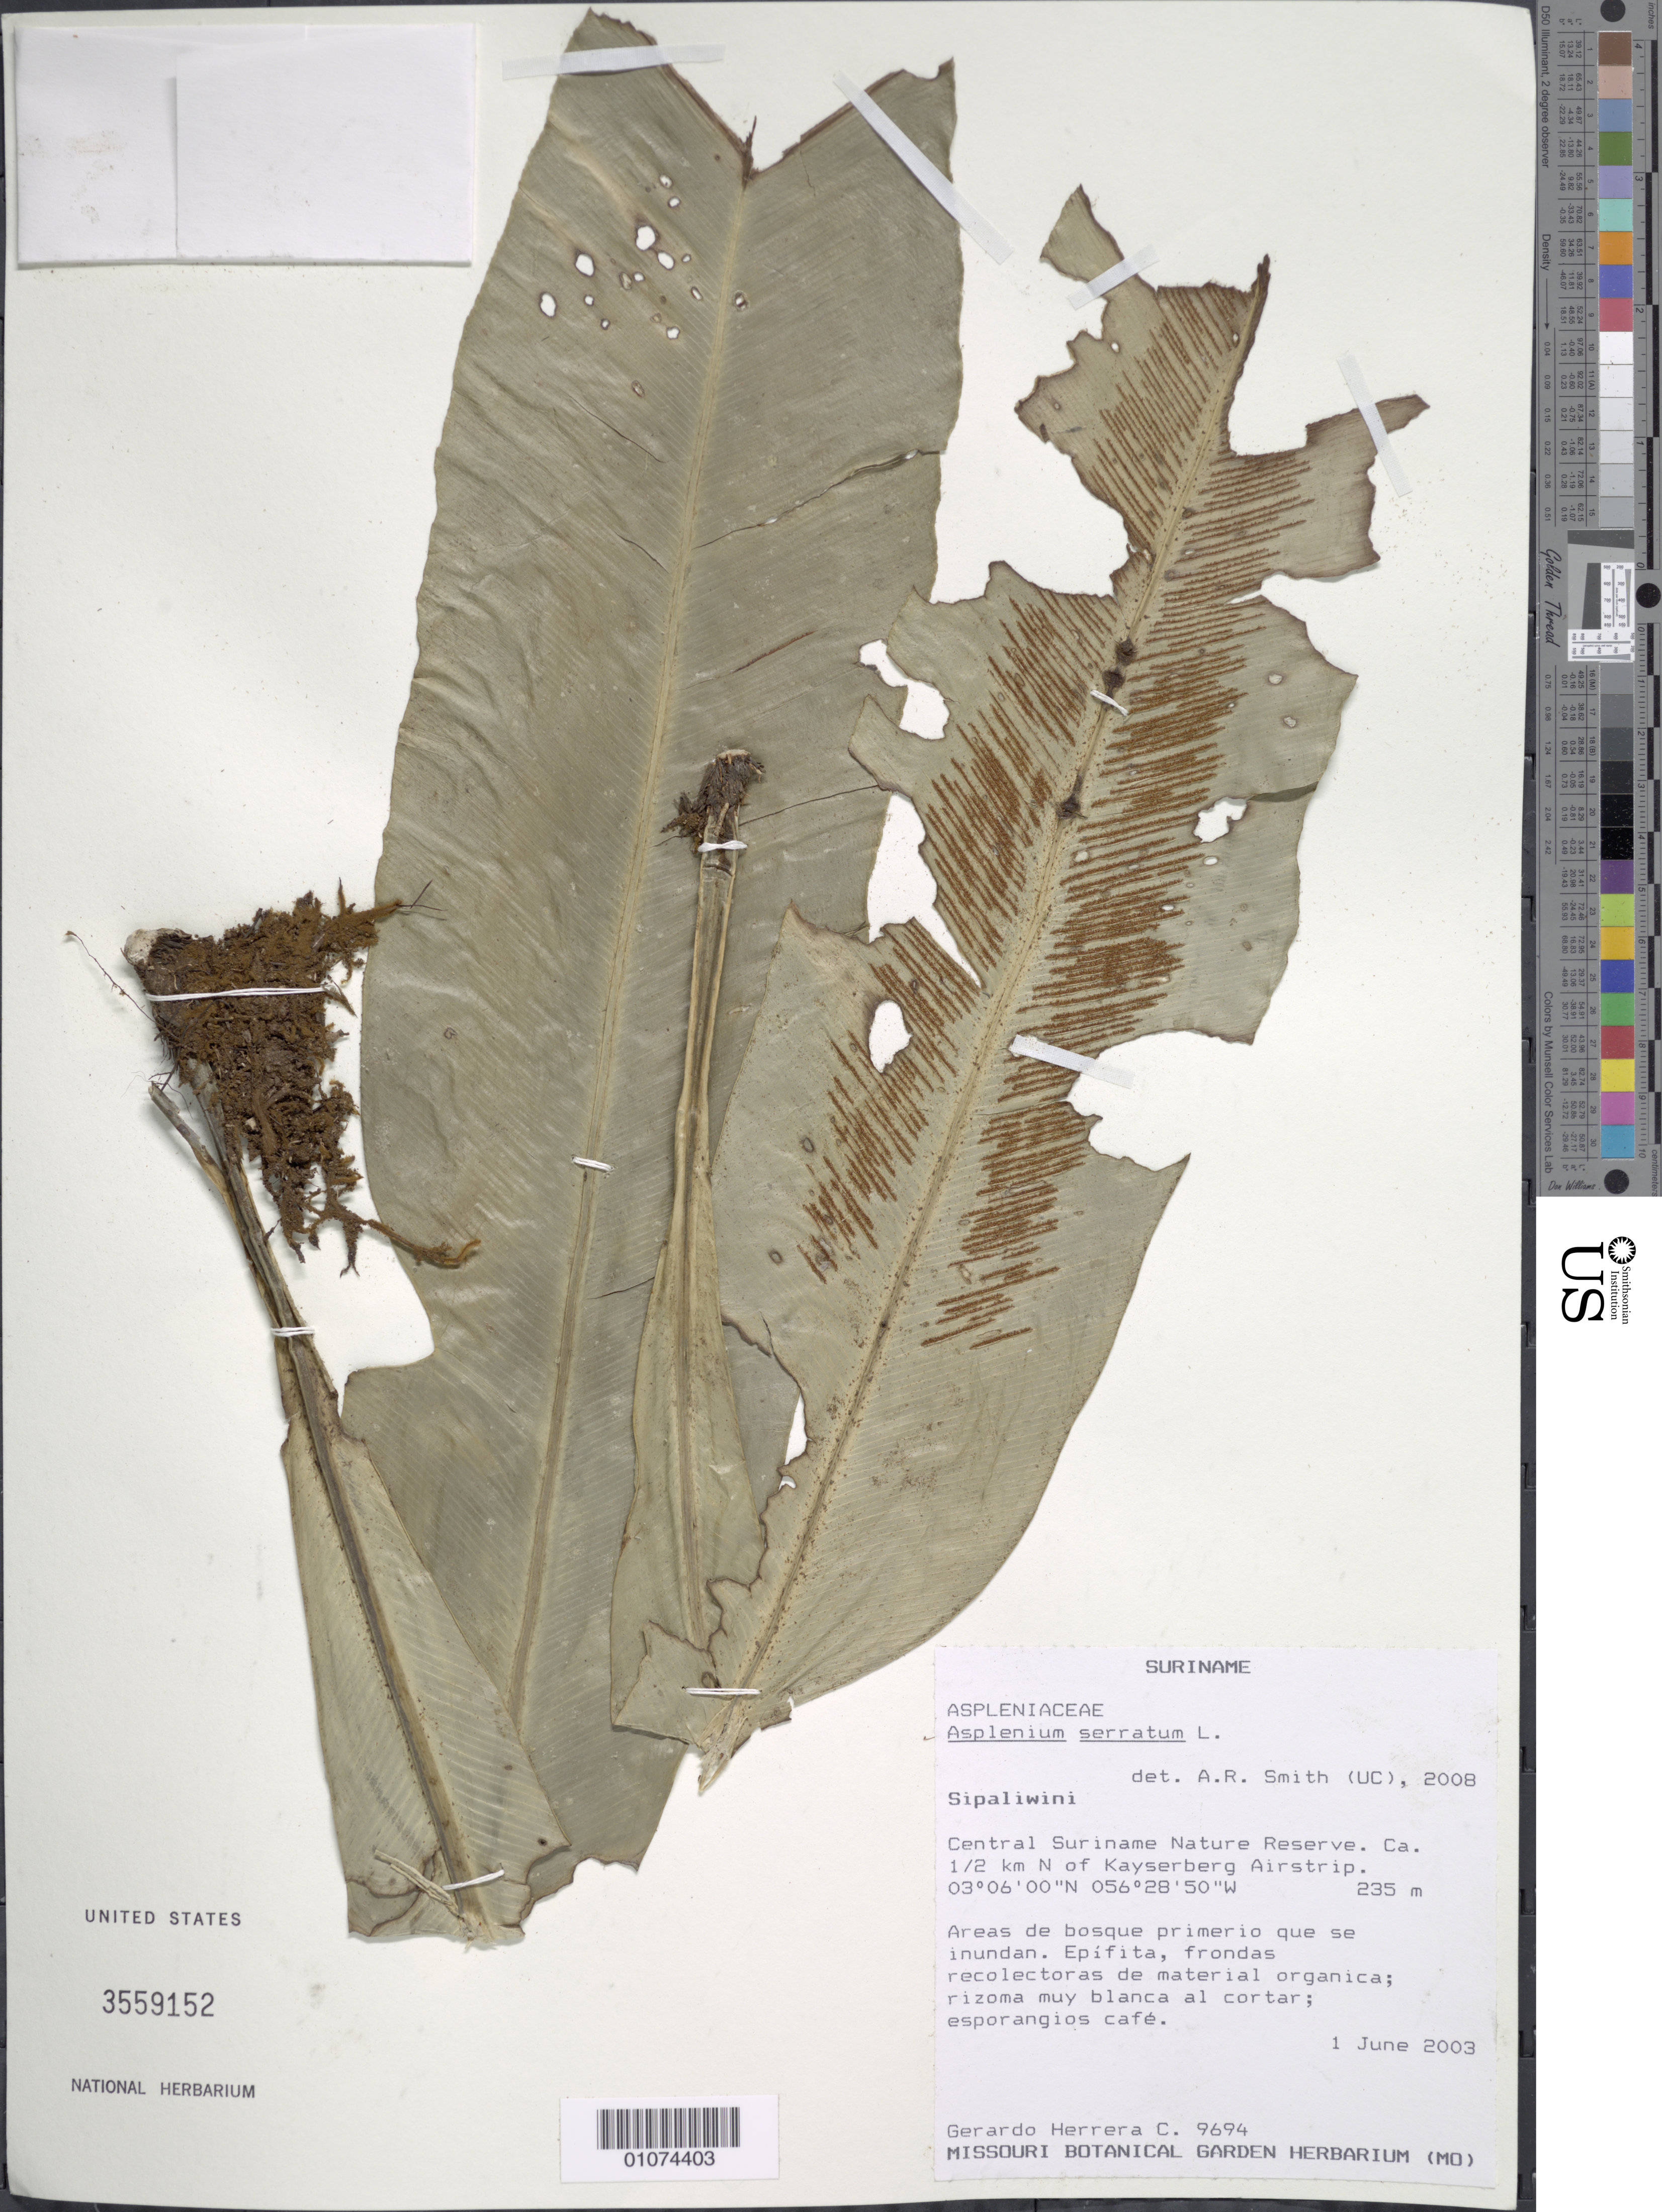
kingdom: Plantae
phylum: Tracheophyta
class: Polypodiopsida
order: Polypodiales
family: Aspleniaceae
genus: Asplenium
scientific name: Asplenium serratum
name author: L.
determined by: Smith, Alan R., (UC)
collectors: G. Herrera Ch.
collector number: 9694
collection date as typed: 1-Jun-03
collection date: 2003-06-01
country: Suriname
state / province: Sipaliwini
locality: Central Suriname Nature Reserve. Ca. 1/2 km N of Kayserberg Airstrip.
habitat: Areas de bosque primerio que se inundan.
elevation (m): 235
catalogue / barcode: US 3559152